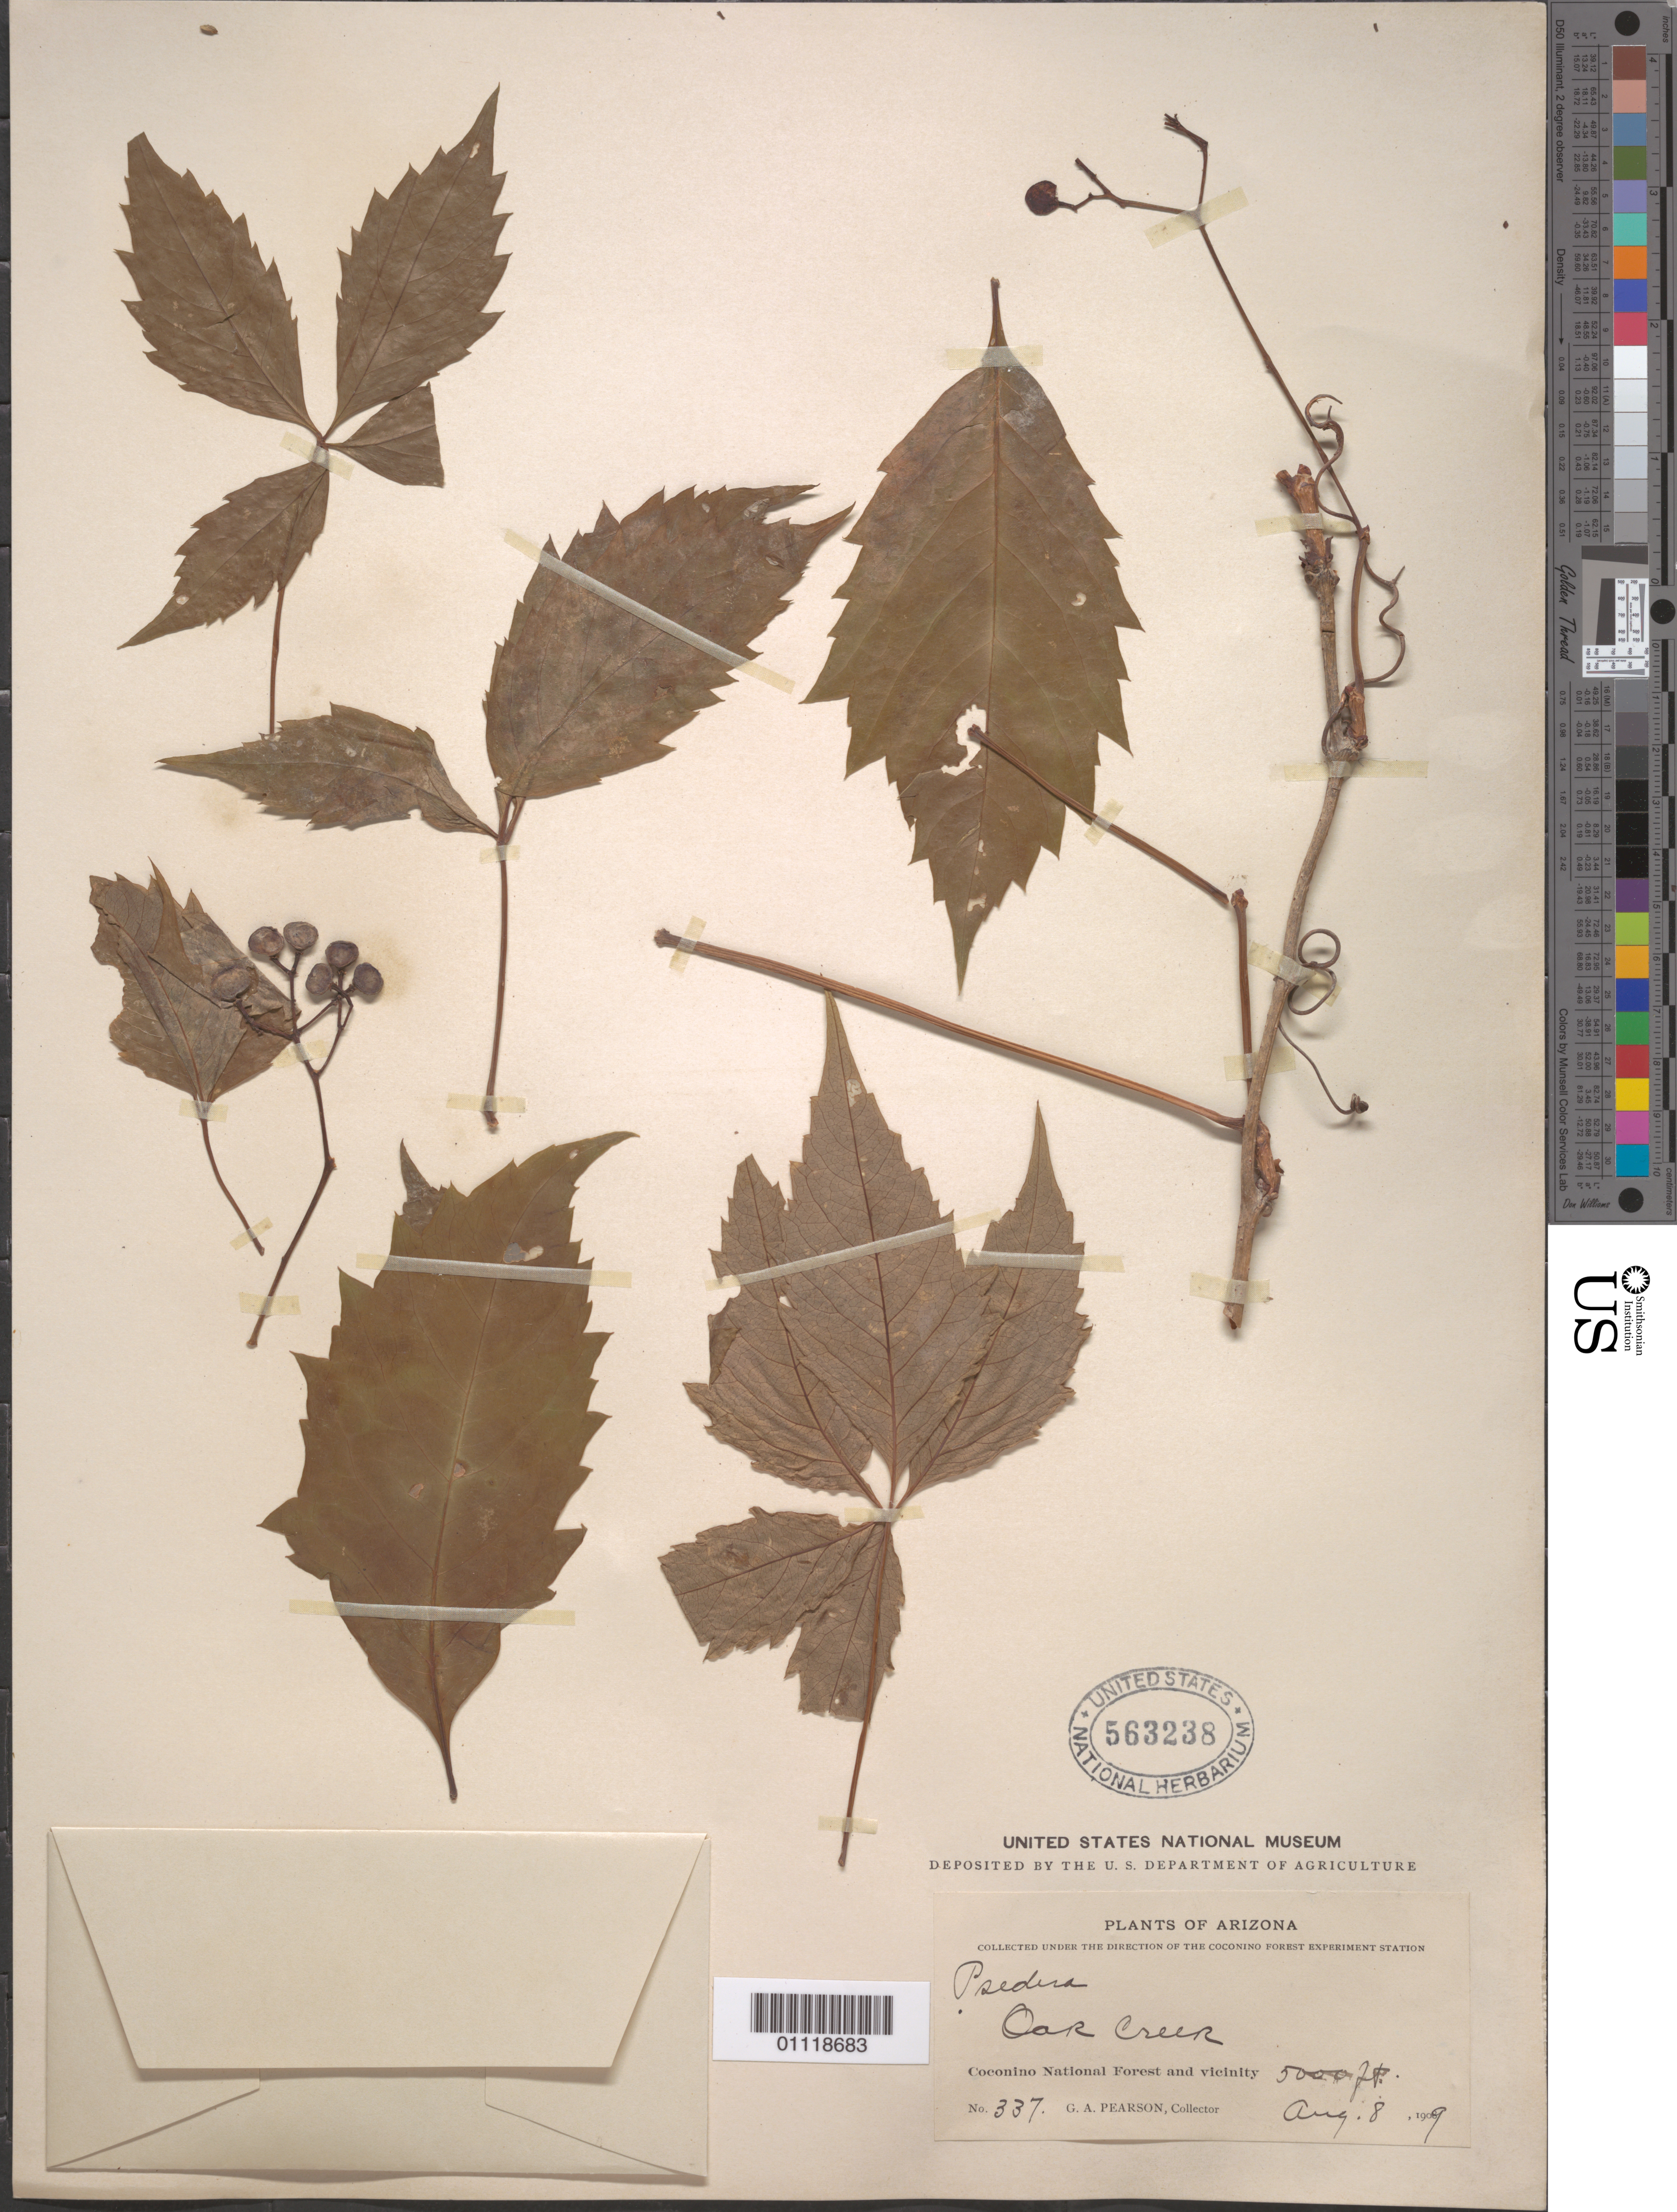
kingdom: Plantae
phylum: Tracheophyta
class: Magnoliopsida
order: Vitales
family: Vitaceae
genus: Parthenocissus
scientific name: Parthenocissus vitacea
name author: (Knerr) Hitchc.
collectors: G. A. Pearson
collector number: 337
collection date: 1909-08-08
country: United States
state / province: Arizona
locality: Coconino National Forest and vicinity.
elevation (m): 1524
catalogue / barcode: US 563238